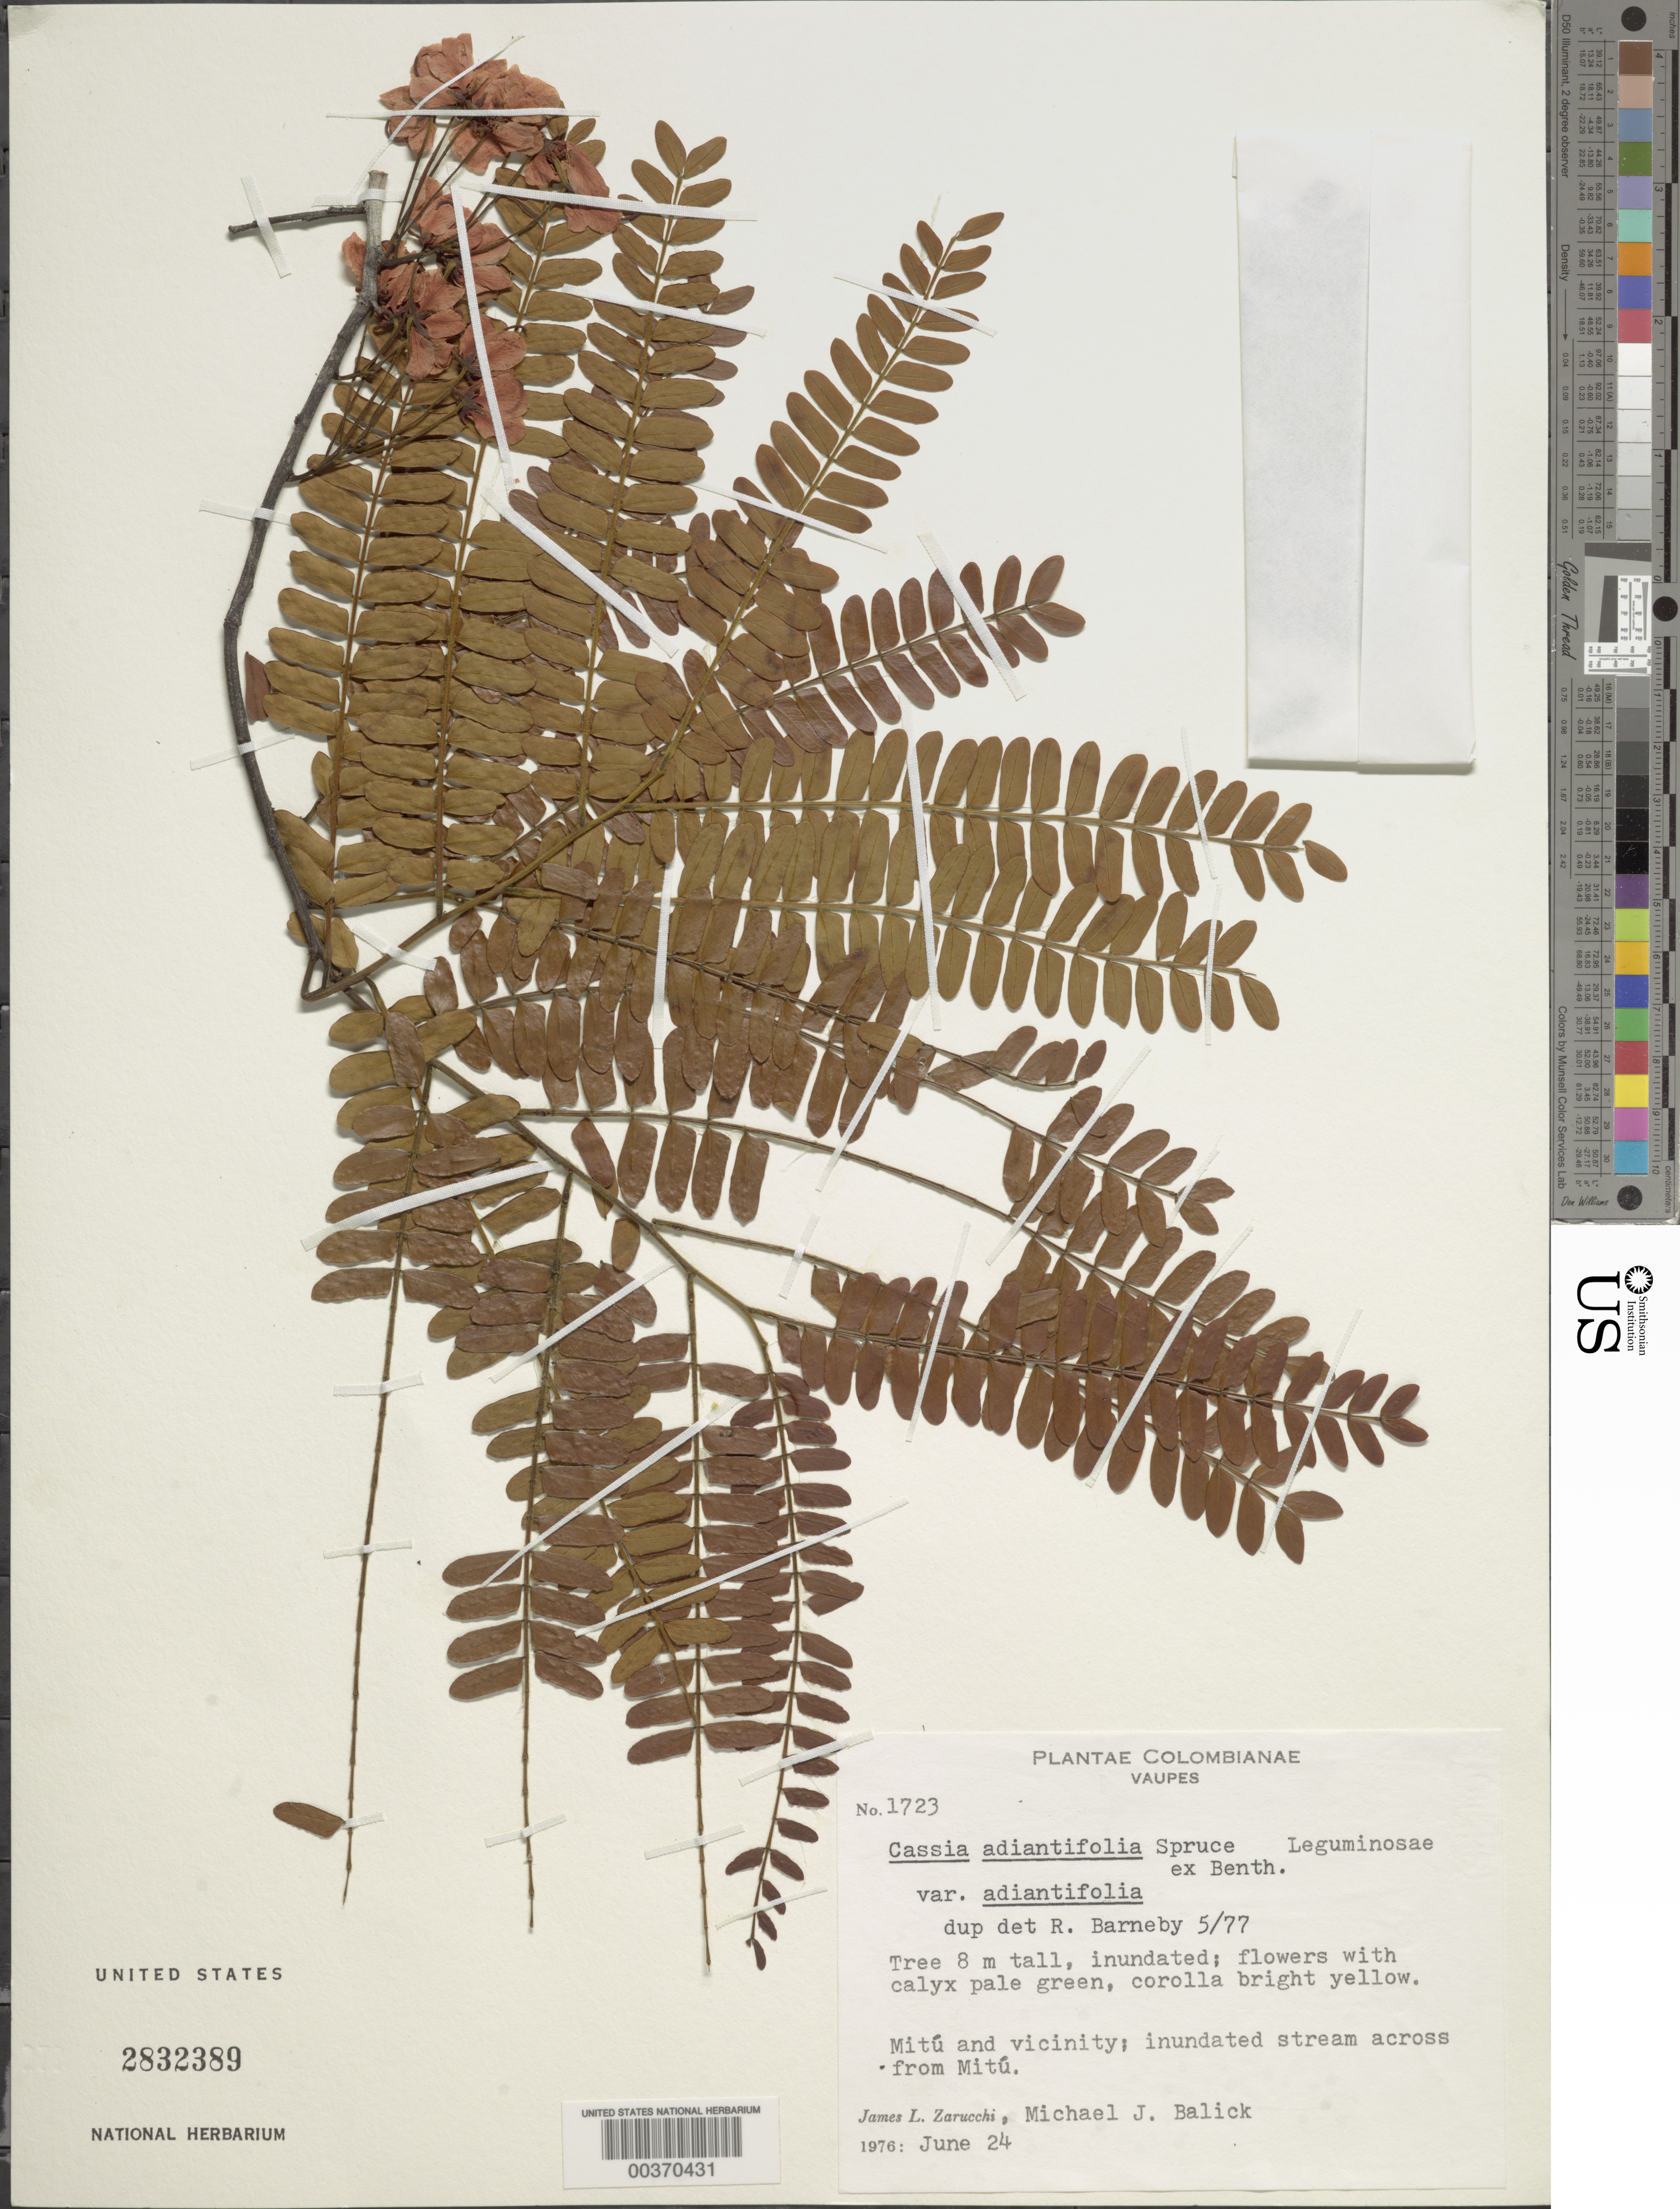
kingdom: Plantae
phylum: Tracheophyta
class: Magnoliopsida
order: Fabales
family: Fabaceae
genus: Chamaecrista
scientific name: Chamaecrista adiantifolia var. adiantifolia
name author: (Spruce ex Benth.) H.S. Irwin & Barneby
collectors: J. L. Zarucchi & M. J. Balick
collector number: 1723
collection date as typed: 24 Jun 1976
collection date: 1976-06-24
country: Colombia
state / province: Vaupés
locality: Mitu and vicinity; stream across from Mitu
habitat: Inudated stream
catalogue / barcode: US 2832389